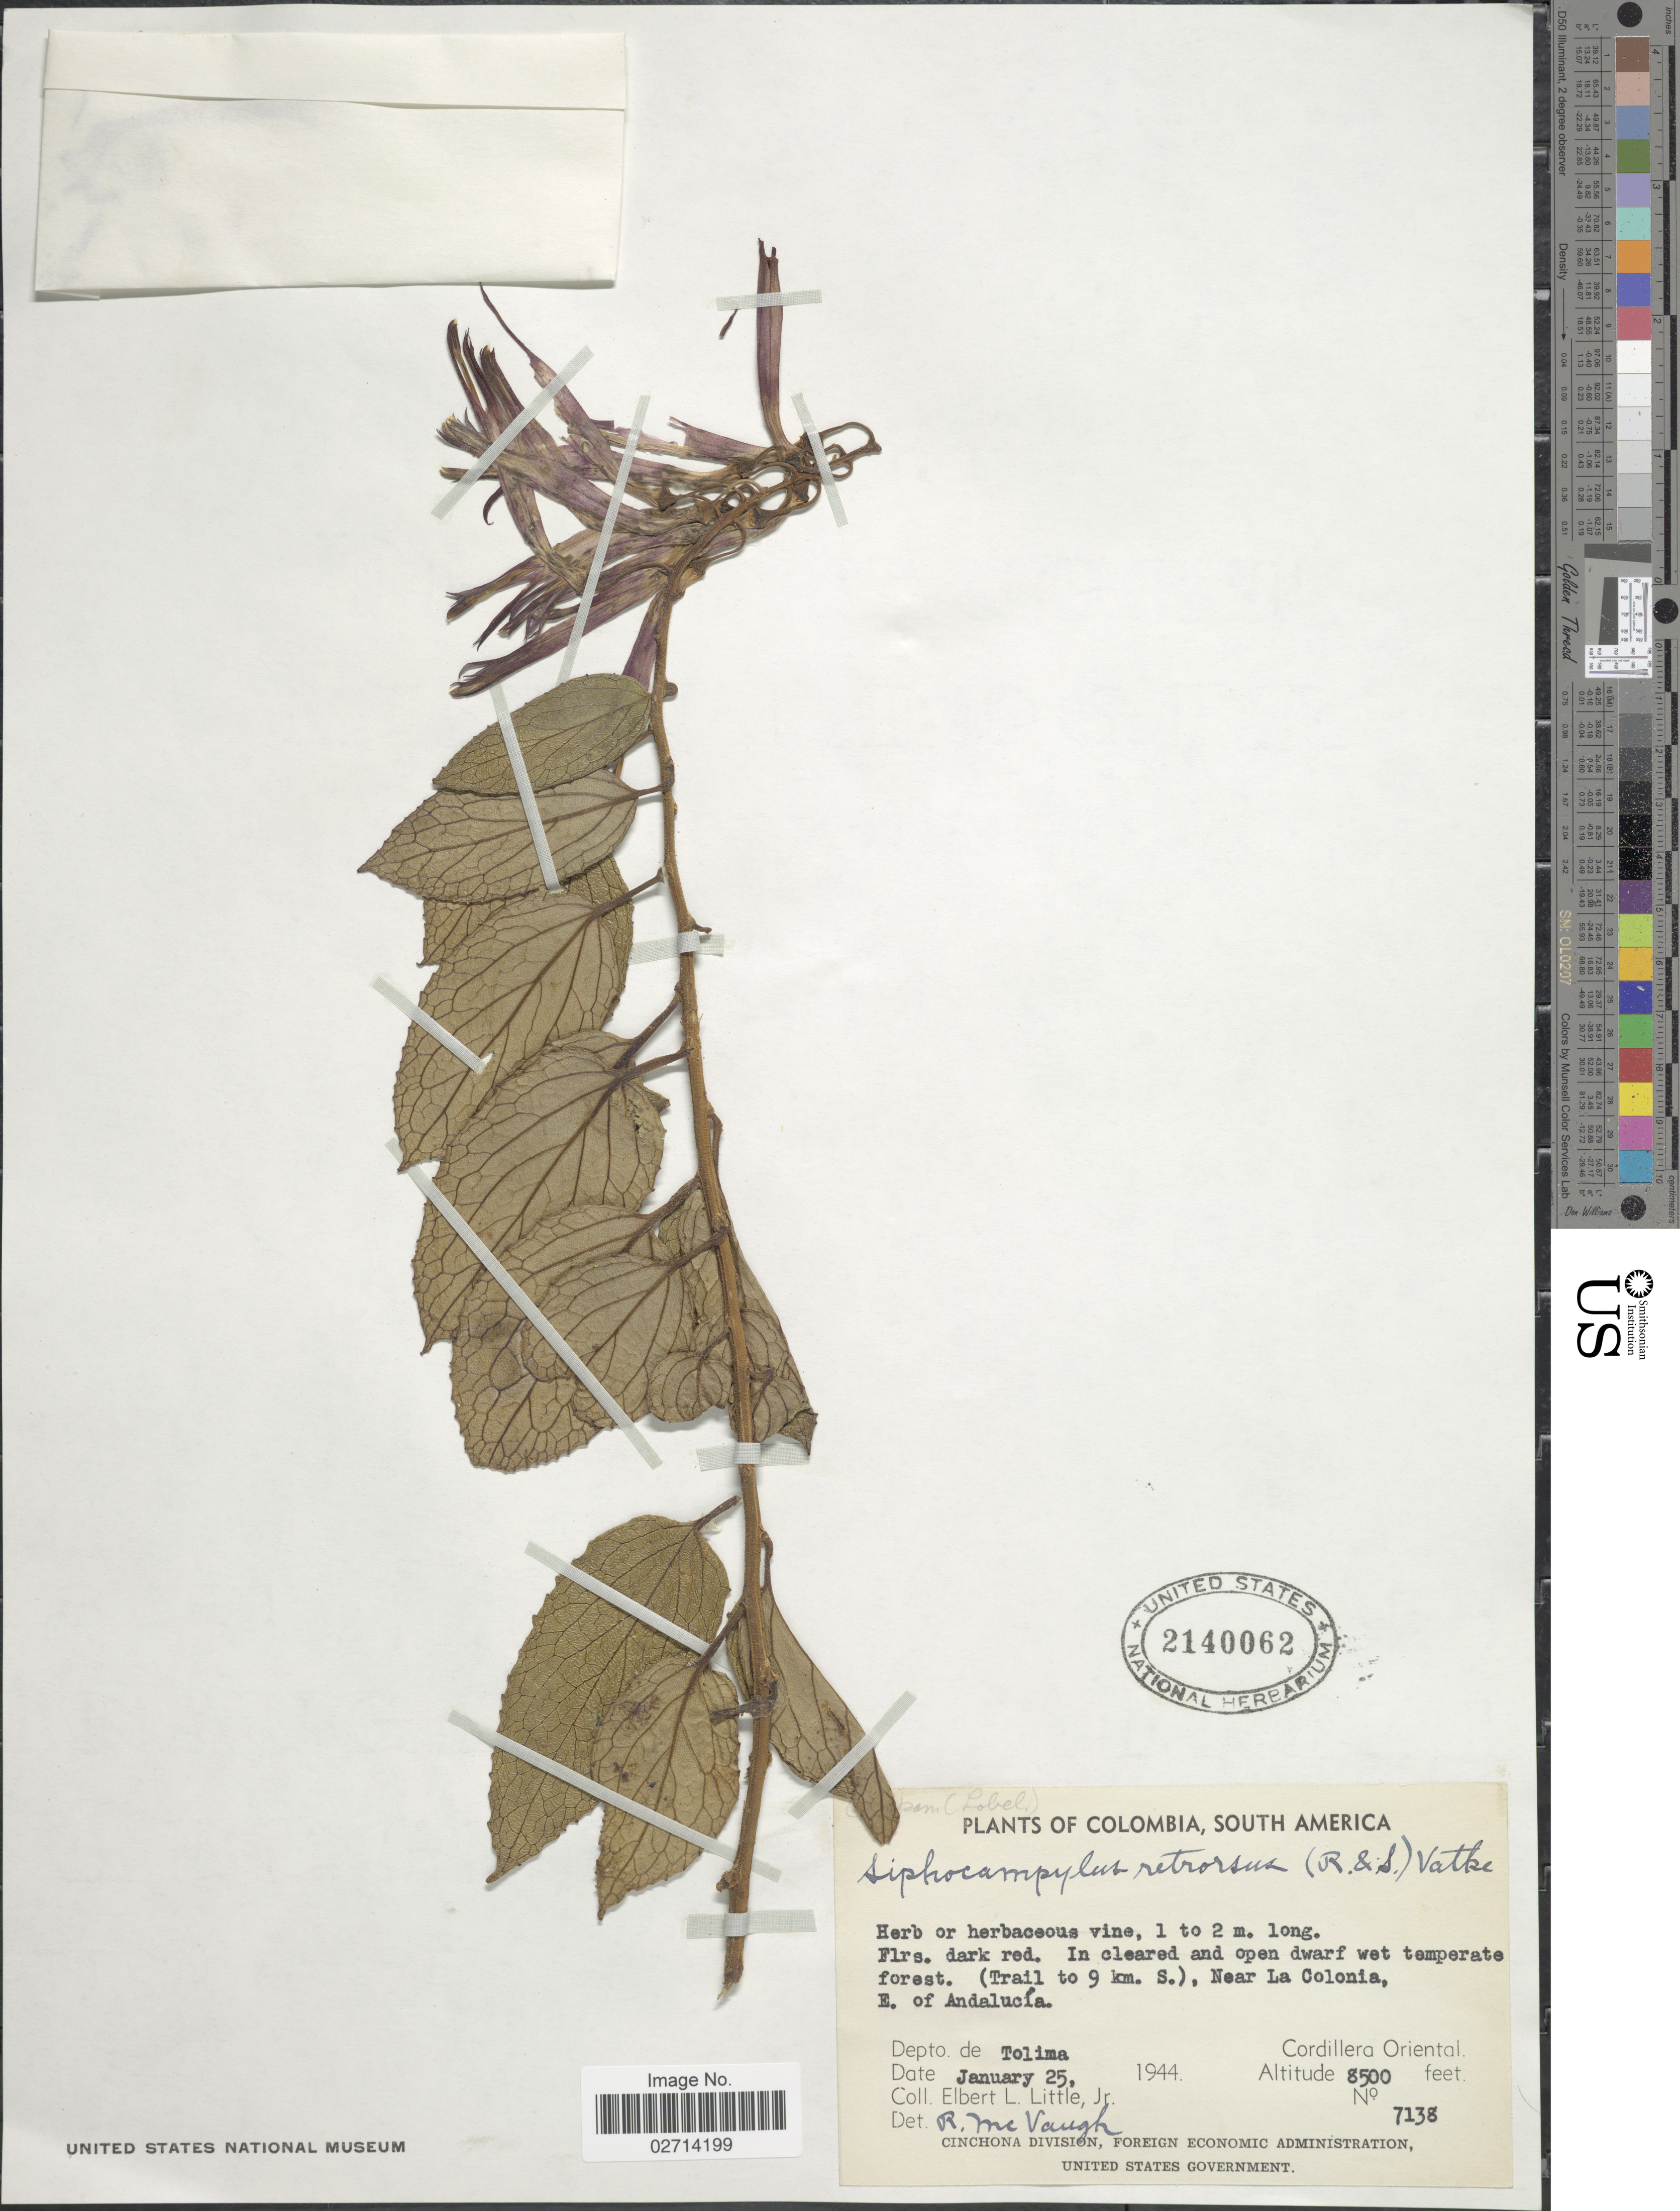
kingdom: Plantae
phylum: Tracheophyta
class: Magnoliopsida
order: Asterales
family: Campanulaceae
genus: Siphocampylus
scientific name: Siphocampylus retrorsus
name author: (Willd. ex Schult.) Vatke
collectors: E. L. Little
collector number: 7138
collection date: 1944-01-25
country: Colombia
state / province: Tolima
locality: (Trail to 9 km. S.), near La Colonia, E. of Andalucia, Cordillera Oriental.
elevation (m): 2591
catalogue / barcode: US 2140062